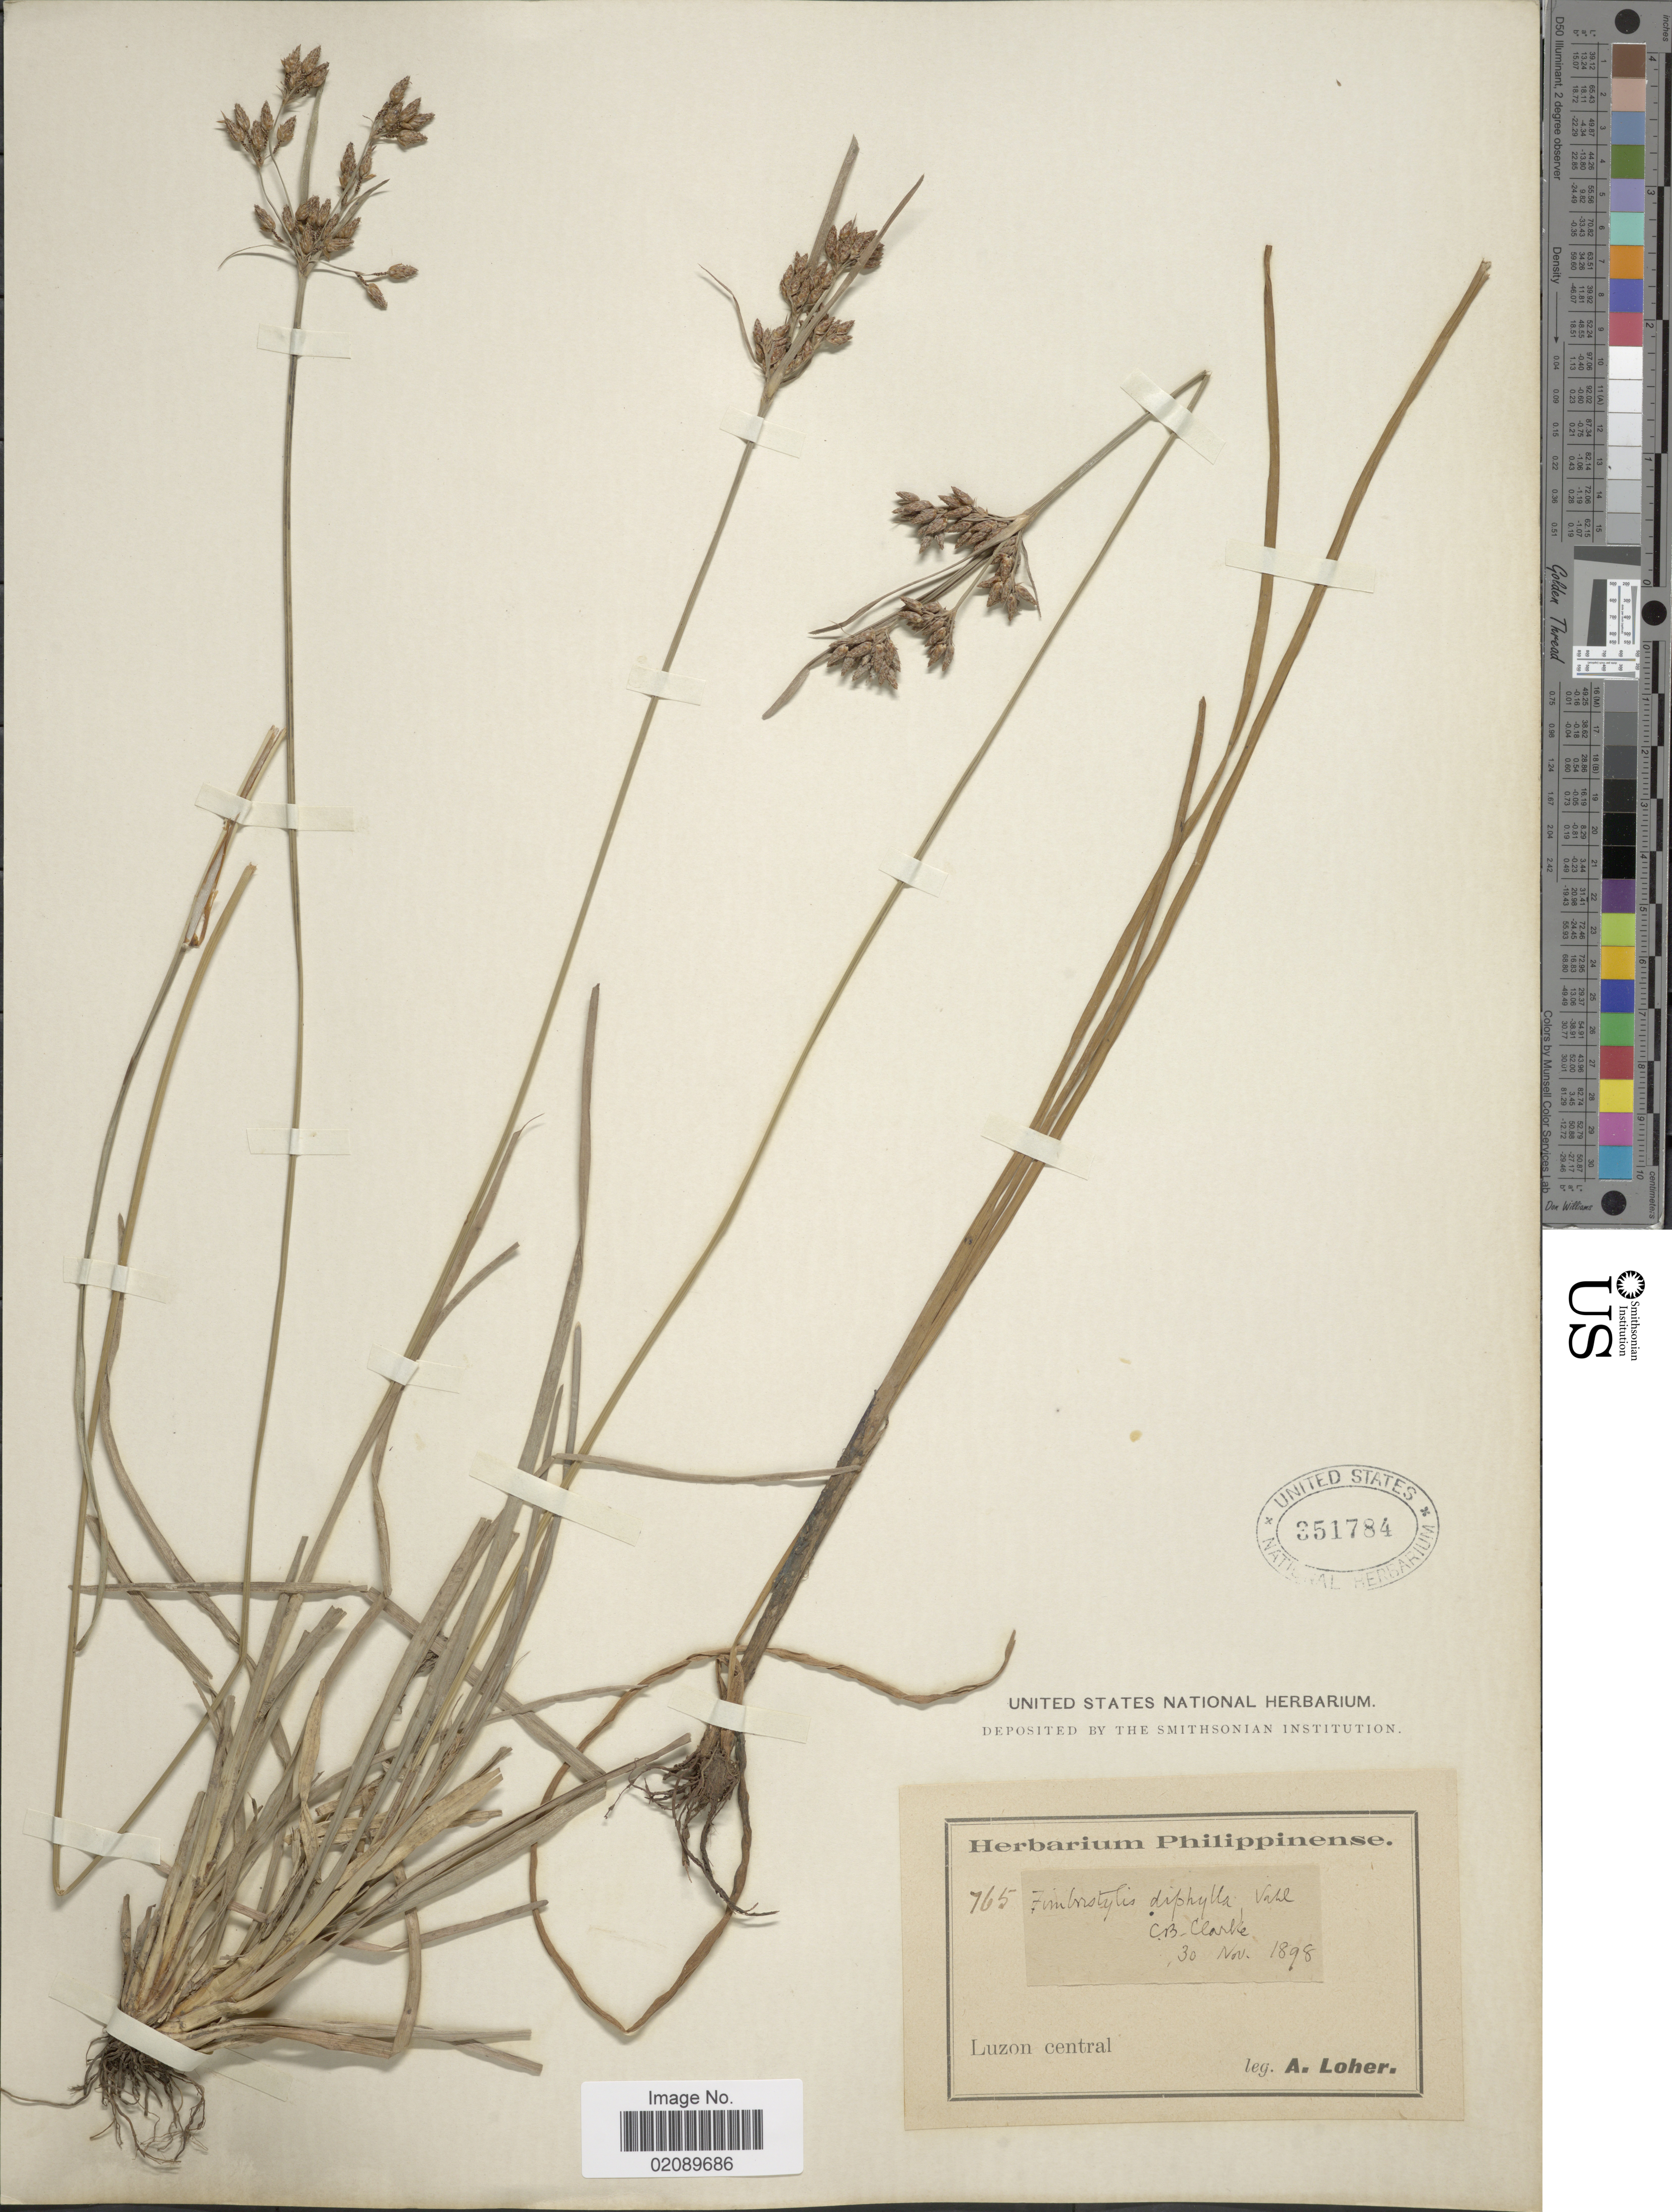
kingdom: Plantae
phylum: Tracheophyta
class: Liliopsida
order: Poales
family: Cyperaceae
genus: Fimbristylis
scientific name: Fimbristylis annua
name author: (All.) Roem. & Schult.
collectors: A. Loher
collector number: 765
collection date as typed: "collection date" is probably date of determination by C.B. Clarke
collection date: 1898-11-30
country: Philippines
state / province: Central Luzon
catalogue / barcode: US 351784